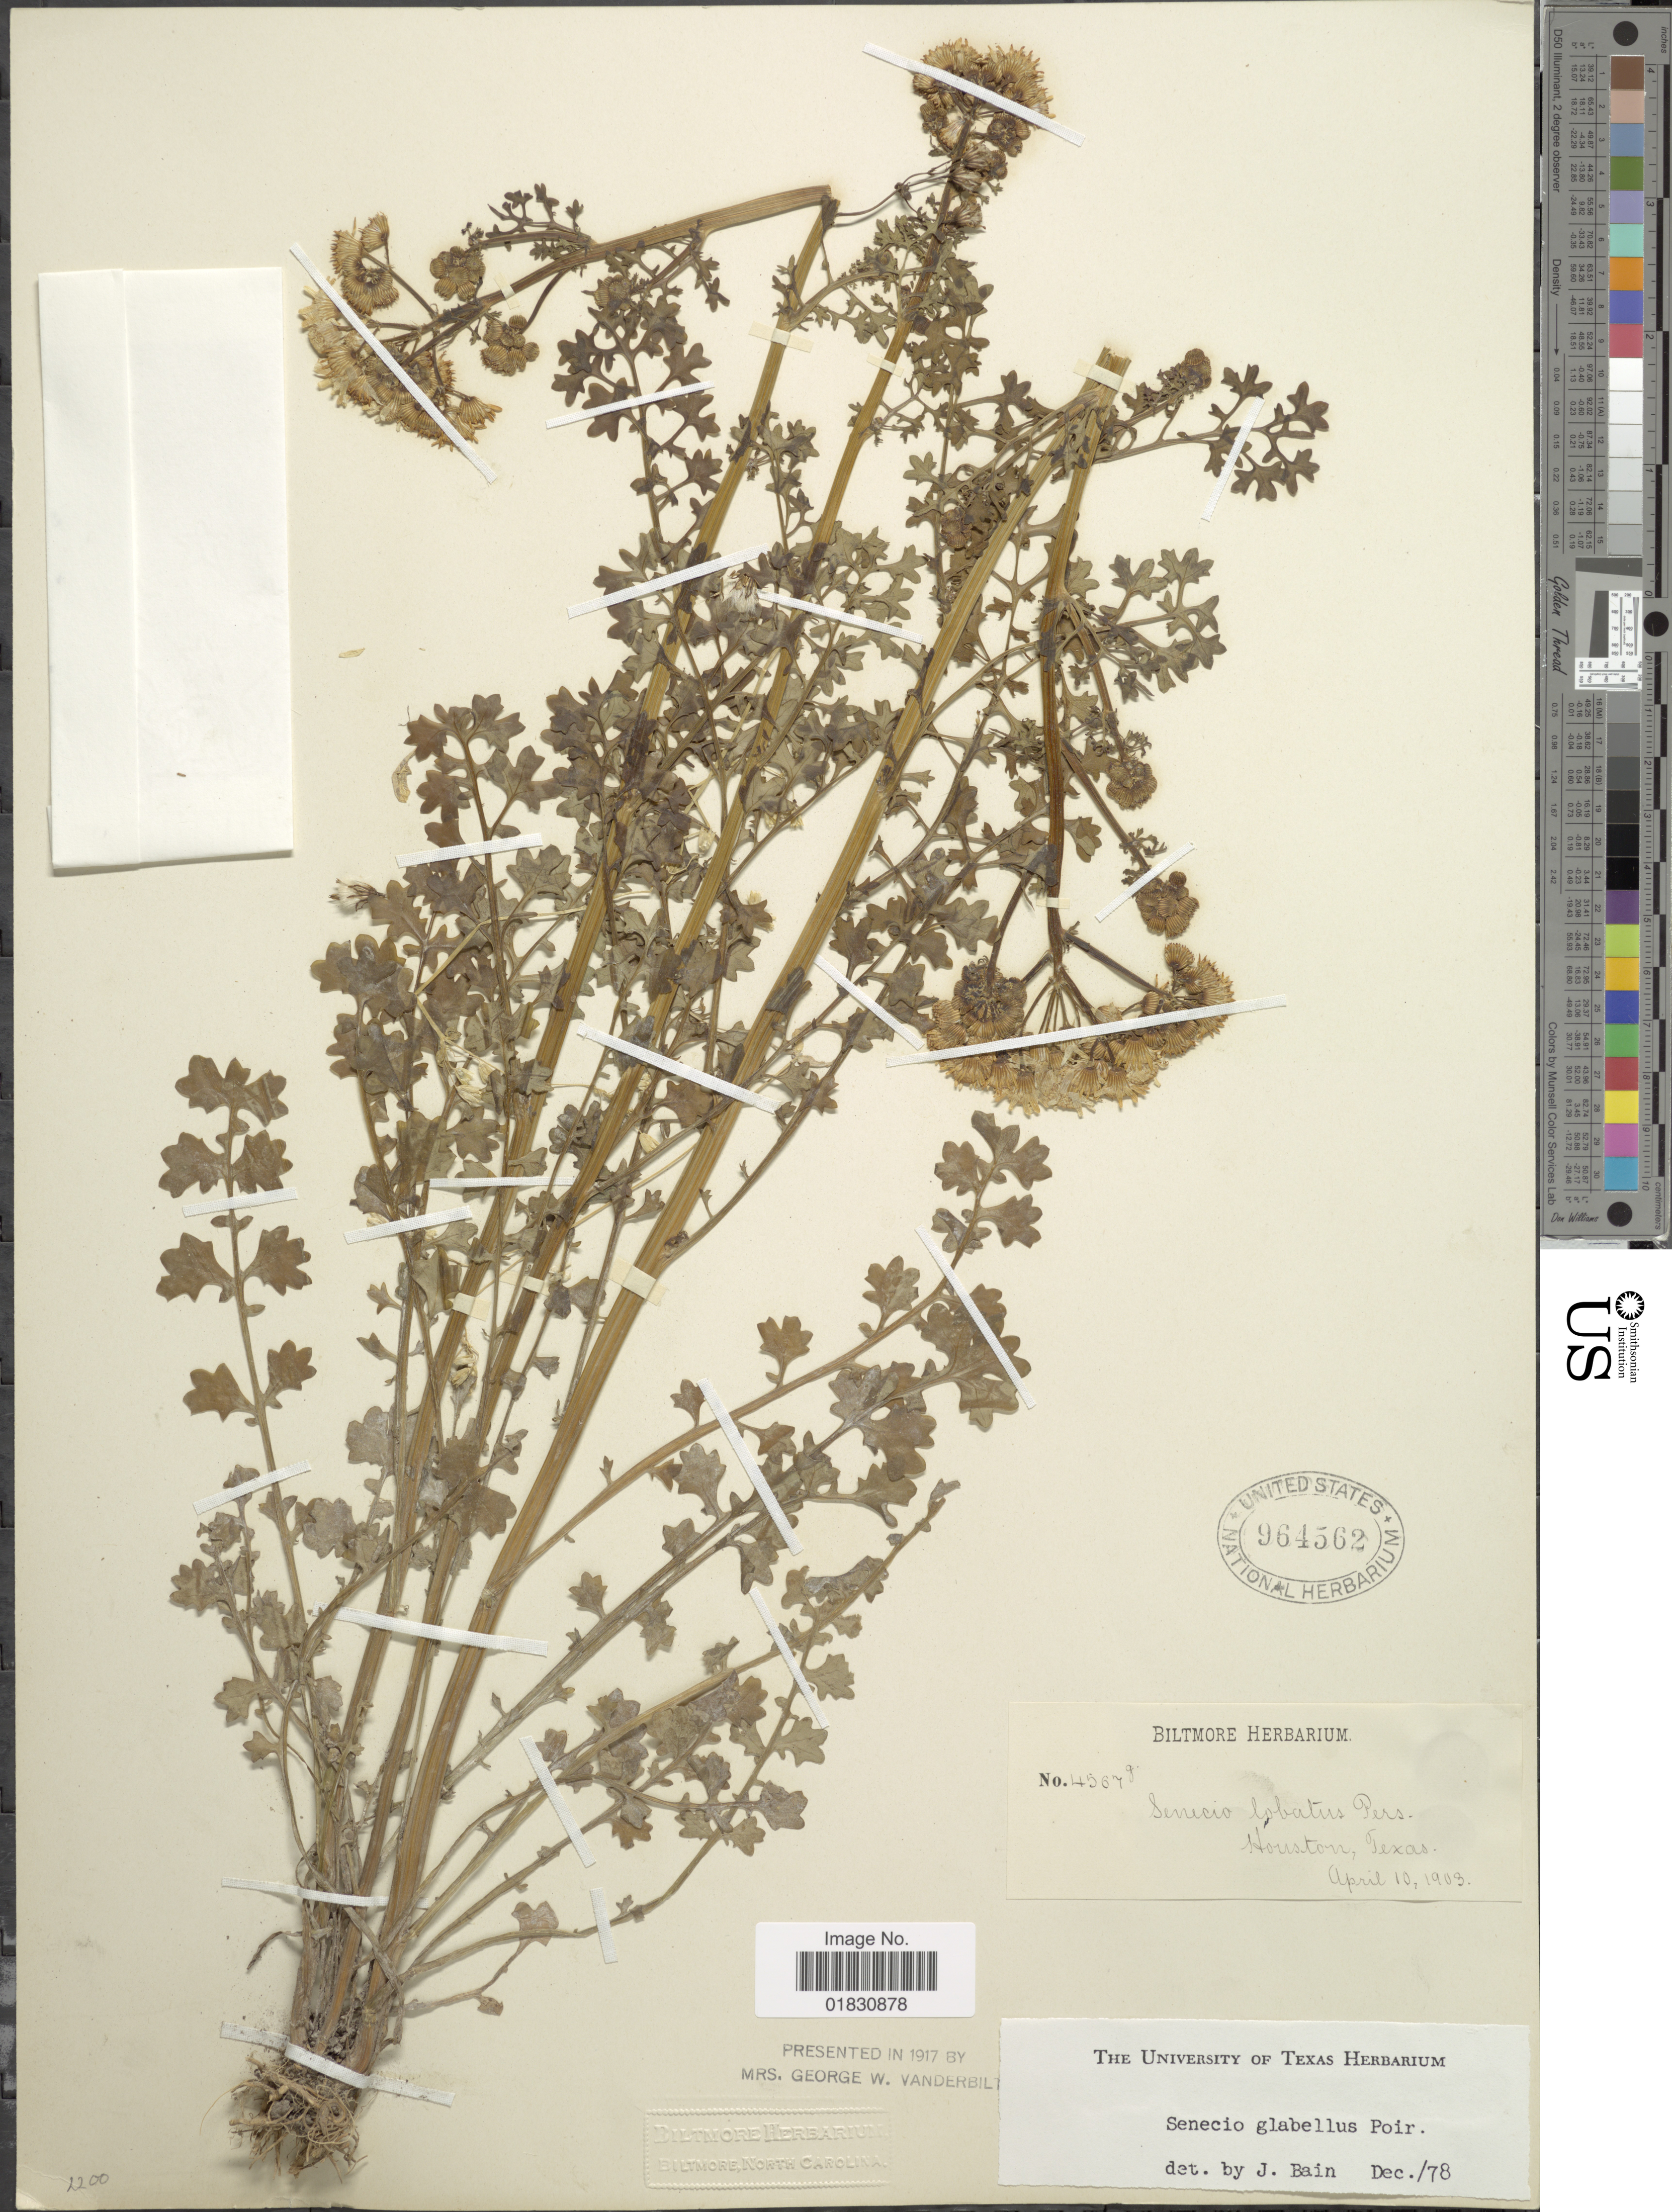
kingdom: Plantae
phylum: Tracheophyta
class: Magnoliopsida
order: Asterales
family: Asteraceae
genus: Packera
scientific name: Packera glabella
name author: (Poir.) C. Jeffrey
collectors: ex herb. Biltmore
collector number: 4567g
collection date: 1903-04-10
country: United States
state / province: Texas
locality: Houston, Texas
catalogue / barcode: US 964562